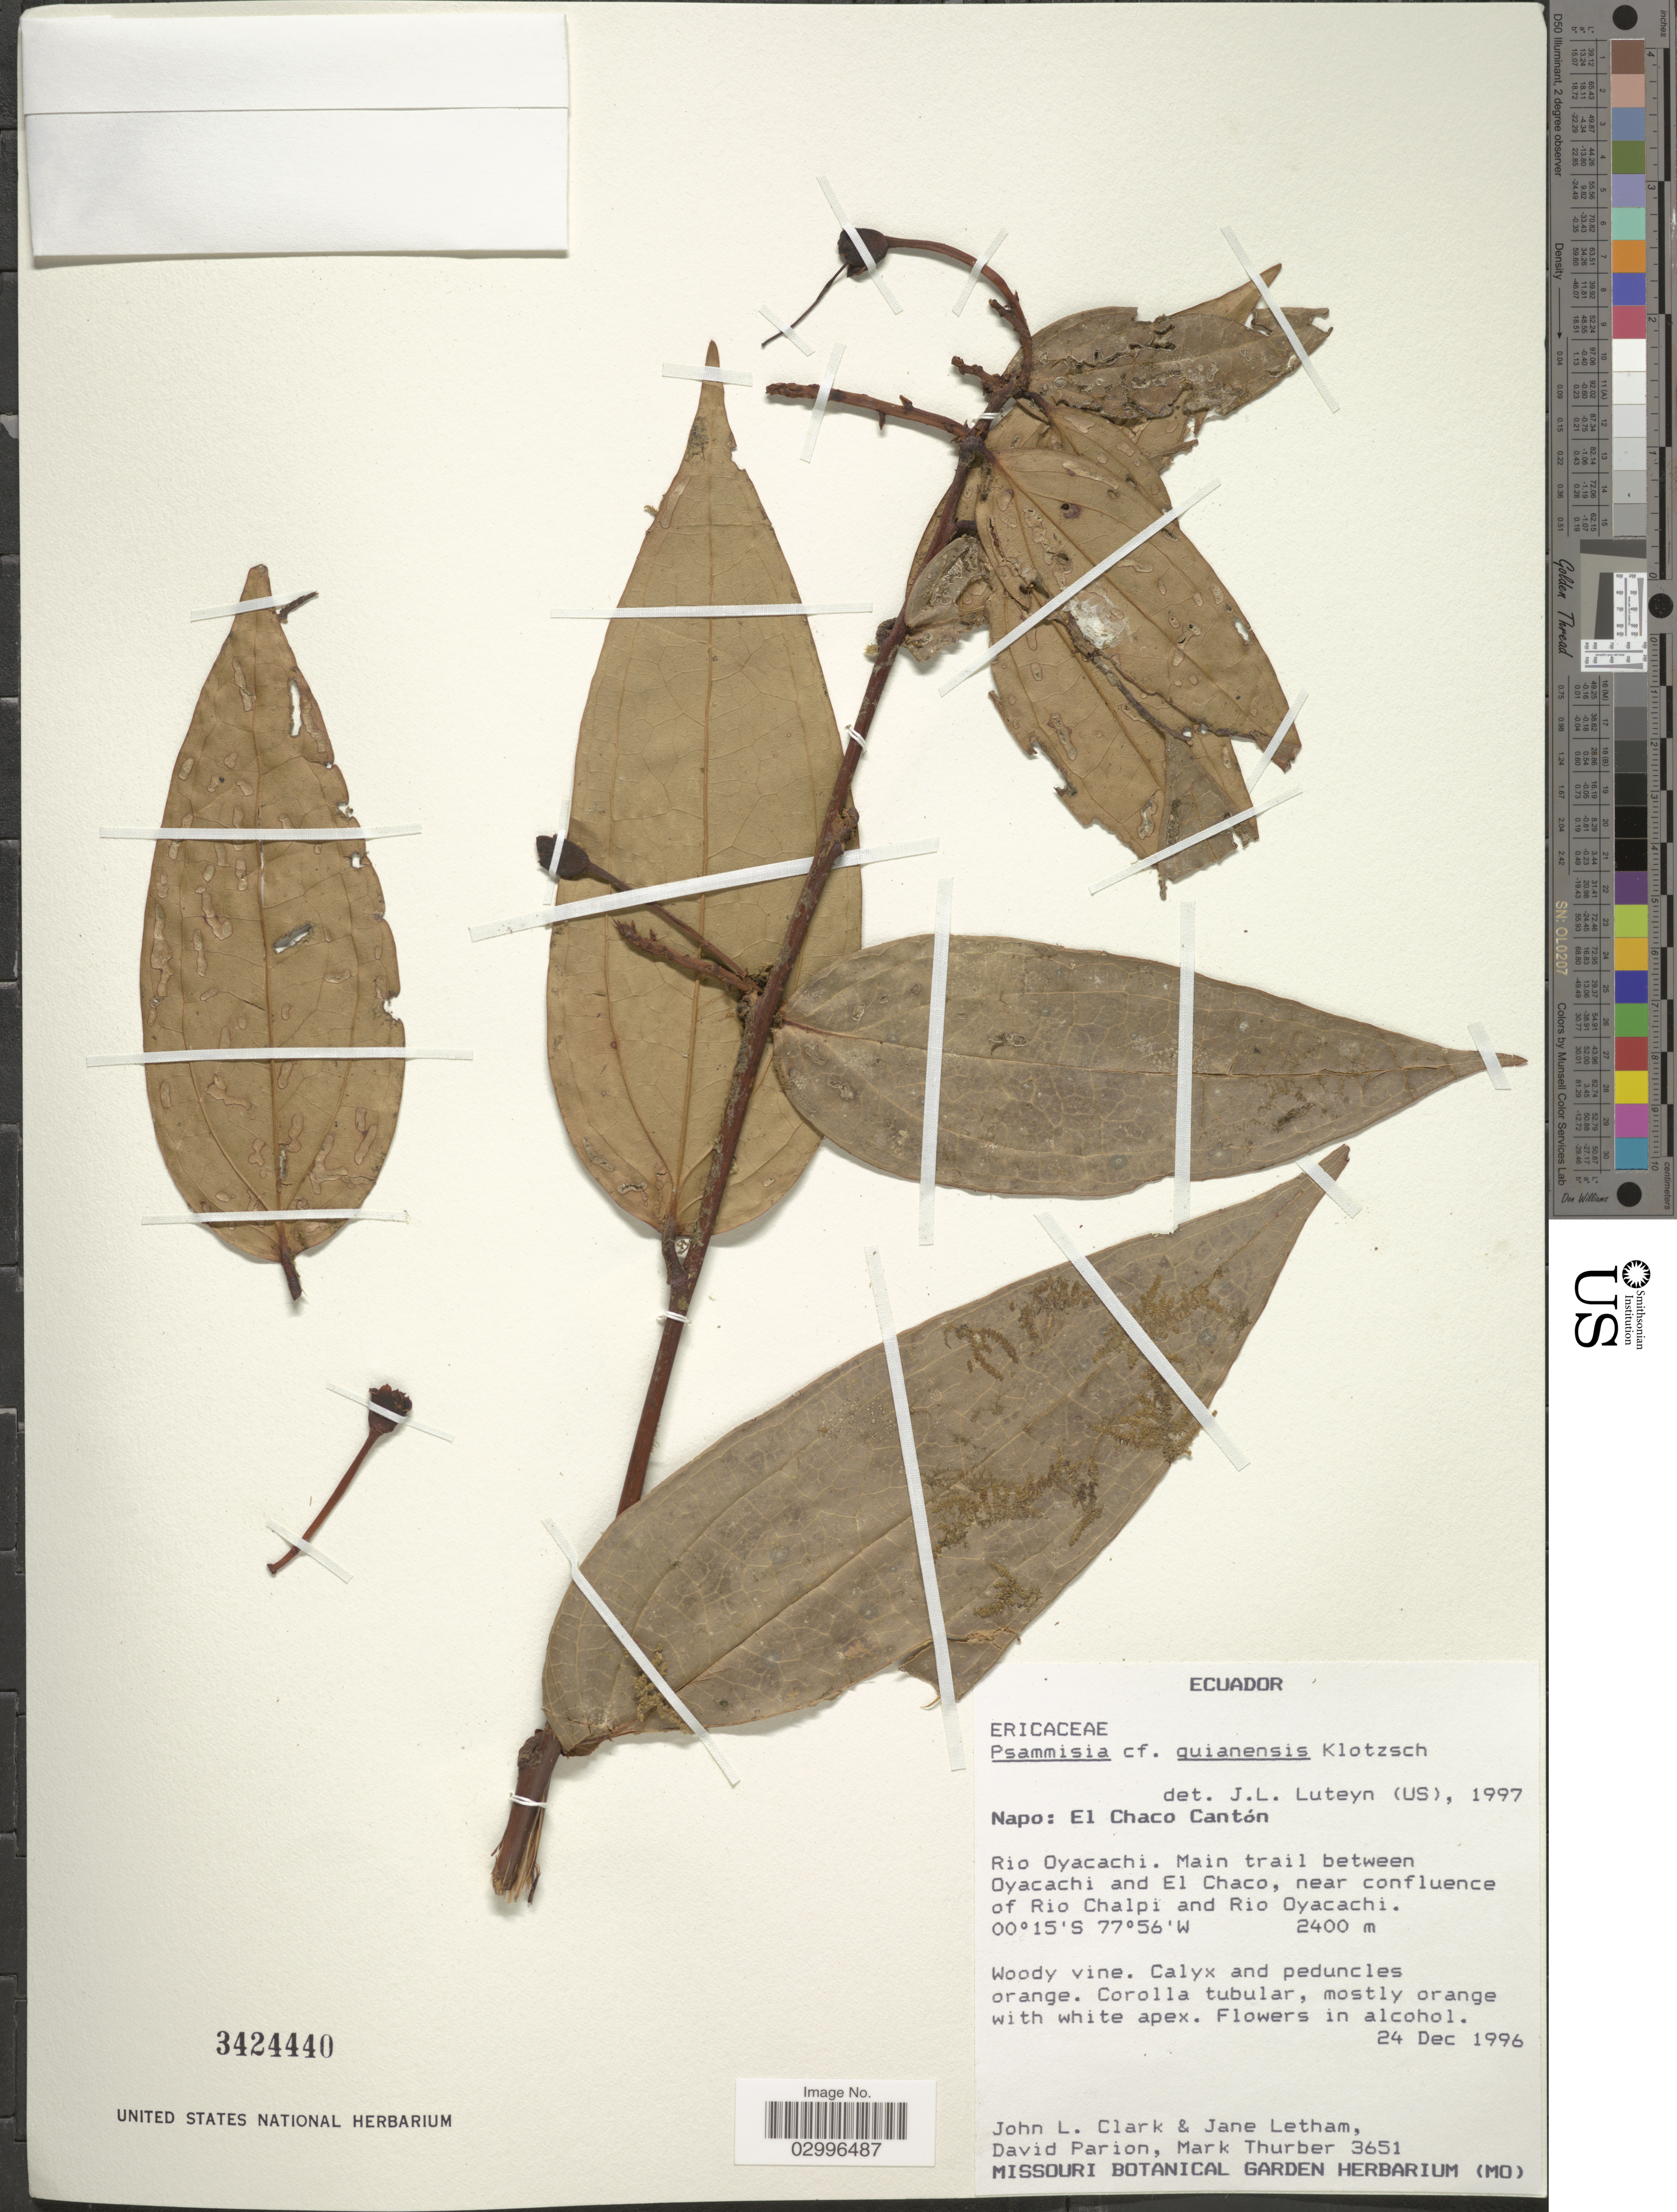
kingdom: Plantae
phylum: Tracheophyta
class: Magnoliopsida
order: Ericales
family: Ericaceae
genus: Psammisia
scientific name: Psammisia guianensis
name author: Klotzsch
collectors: J. L. Clark, J. Letham, D. Parion & M. Thurber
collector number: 3651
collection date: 1996-12-24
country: Ecuador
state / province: Napo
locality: El Chaco Cantón. Rio Oyacachi. Main trail between Oyacachi and El Chaco, near confluence of Rio Chalpi and Rio Oyacachi.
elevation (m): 2400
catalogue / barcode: US 3424440